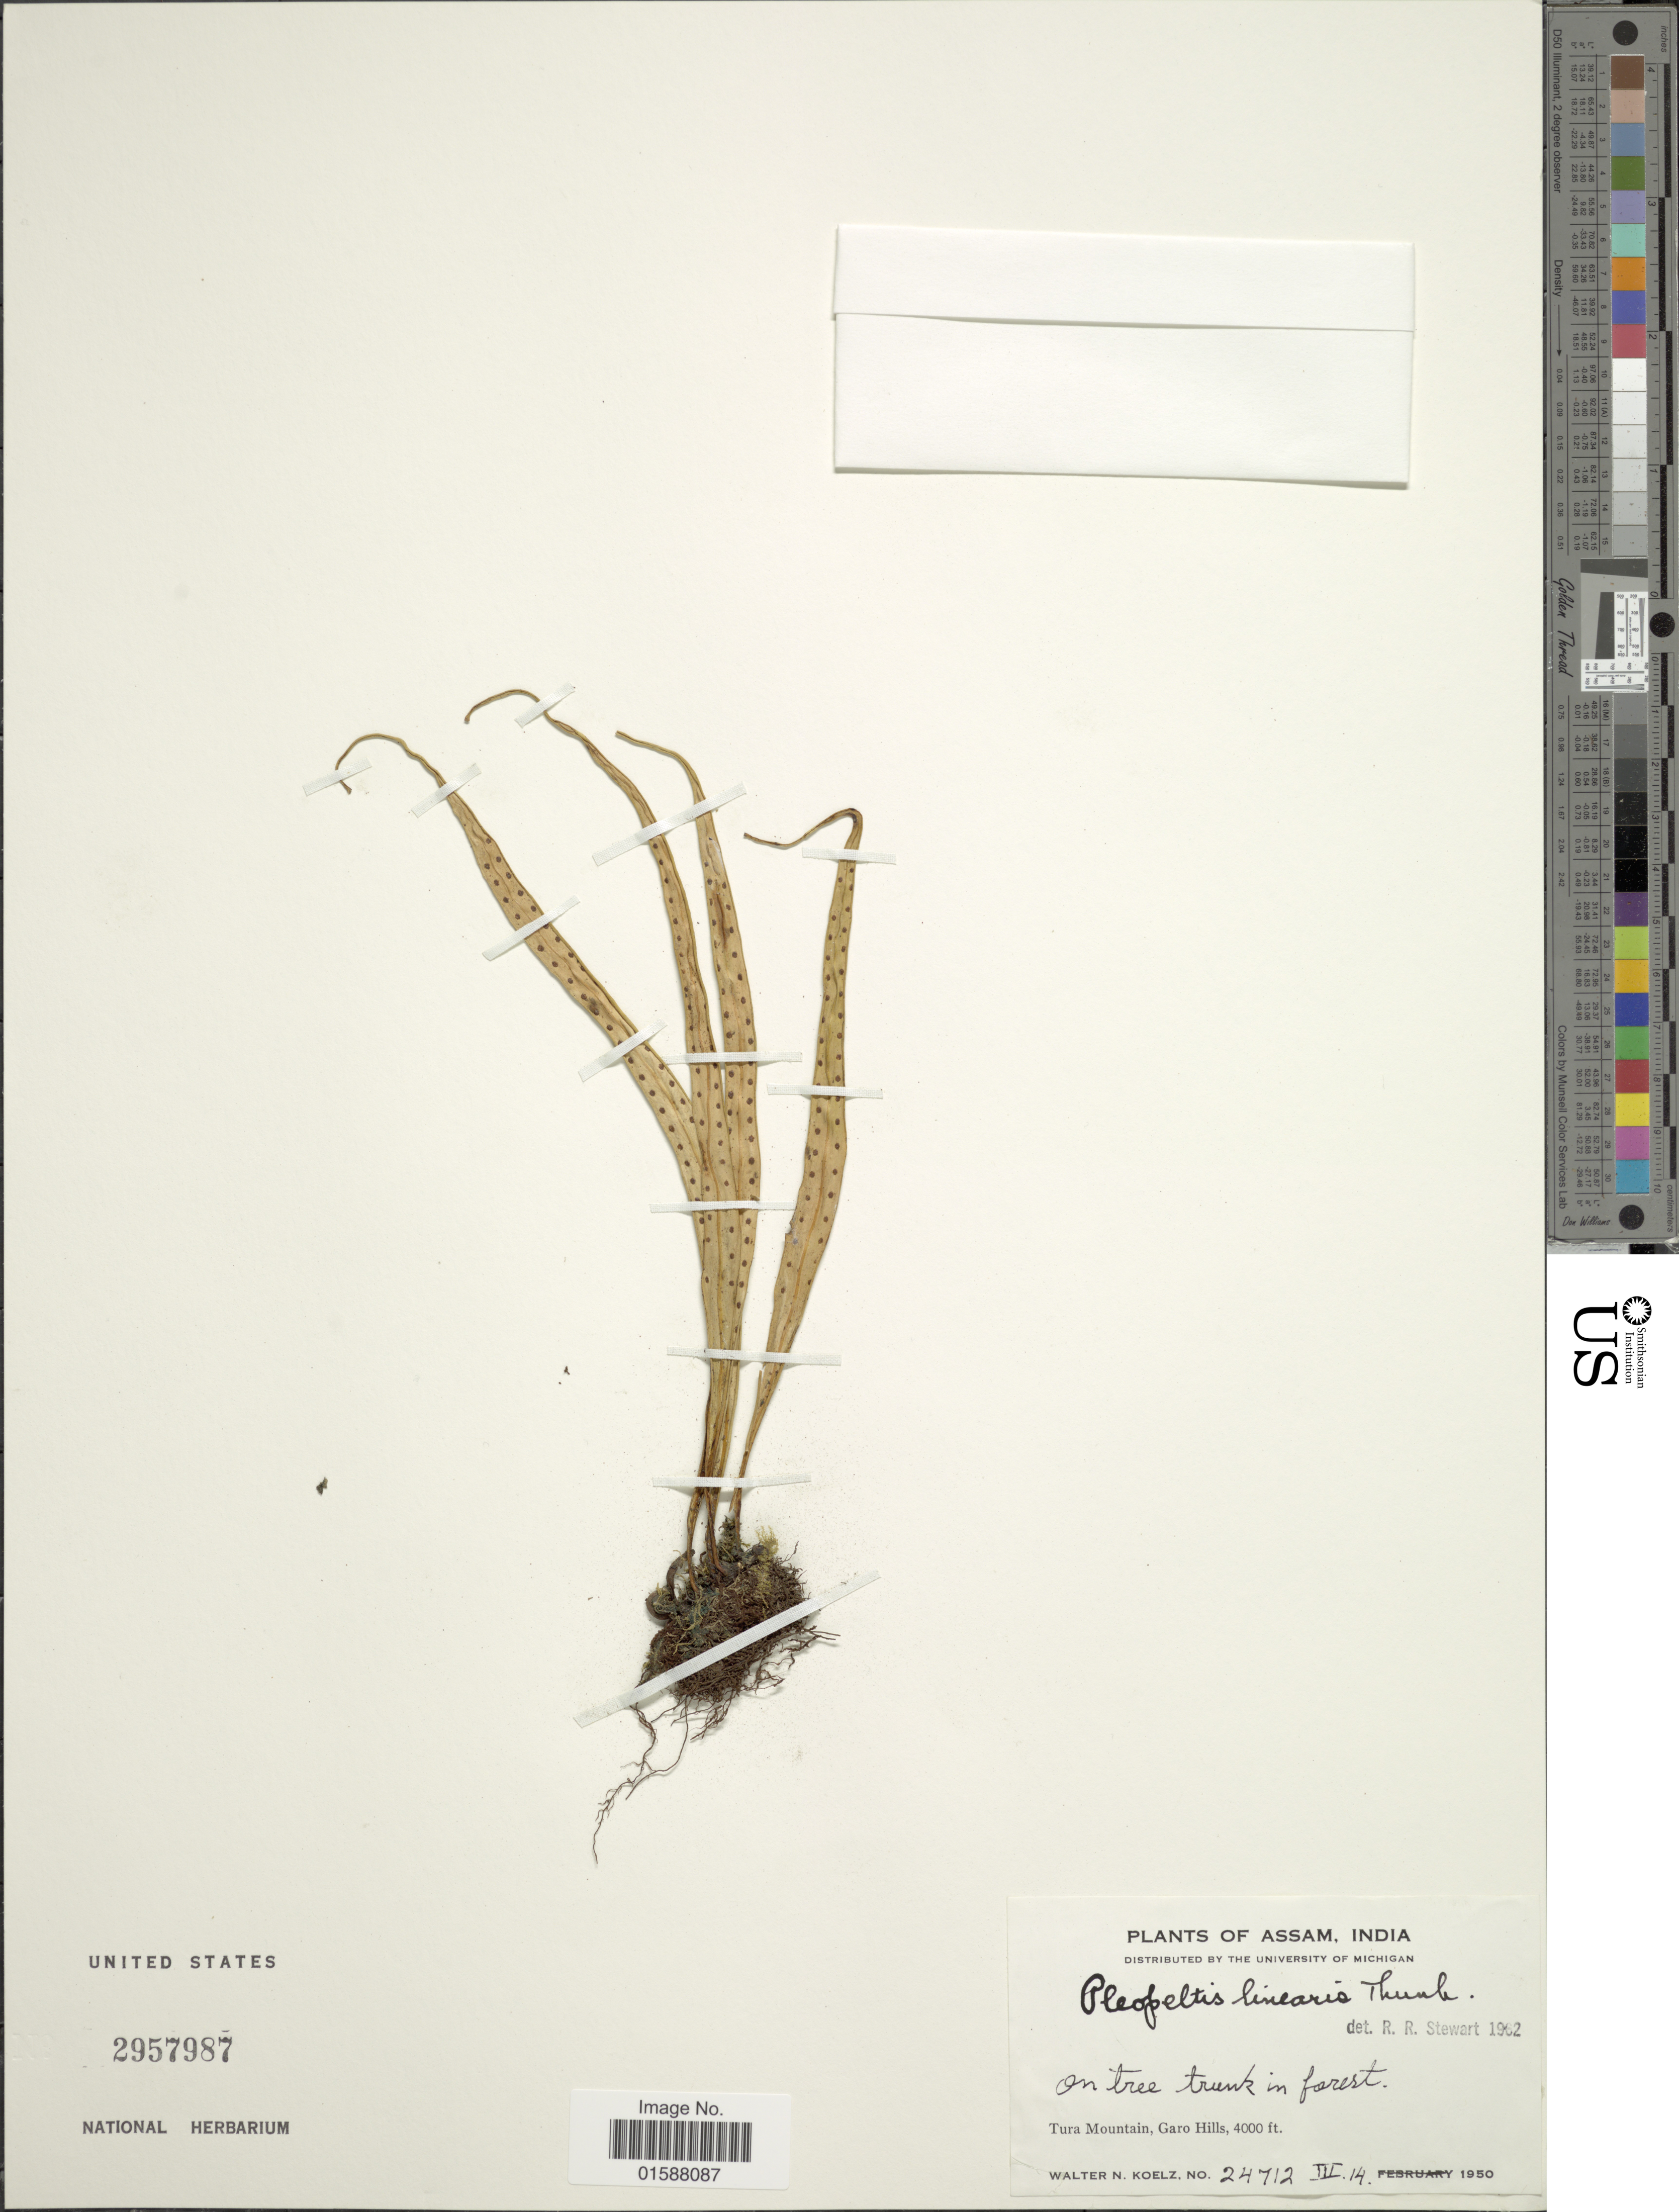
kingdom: Plantae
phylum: Tracheophyta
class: Polypodiopsida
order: Polypodiales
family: Polypodiaceae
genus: Lepisorus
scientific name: Lepisorus thunbergianus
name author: (Kaulf.) Ching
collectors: W. N. Koelz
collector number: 24712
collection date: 1950-03-14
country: India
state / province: Meghalaya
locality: Tura Mountain, Garo Hills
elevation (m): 1219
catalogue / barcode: US 2957987